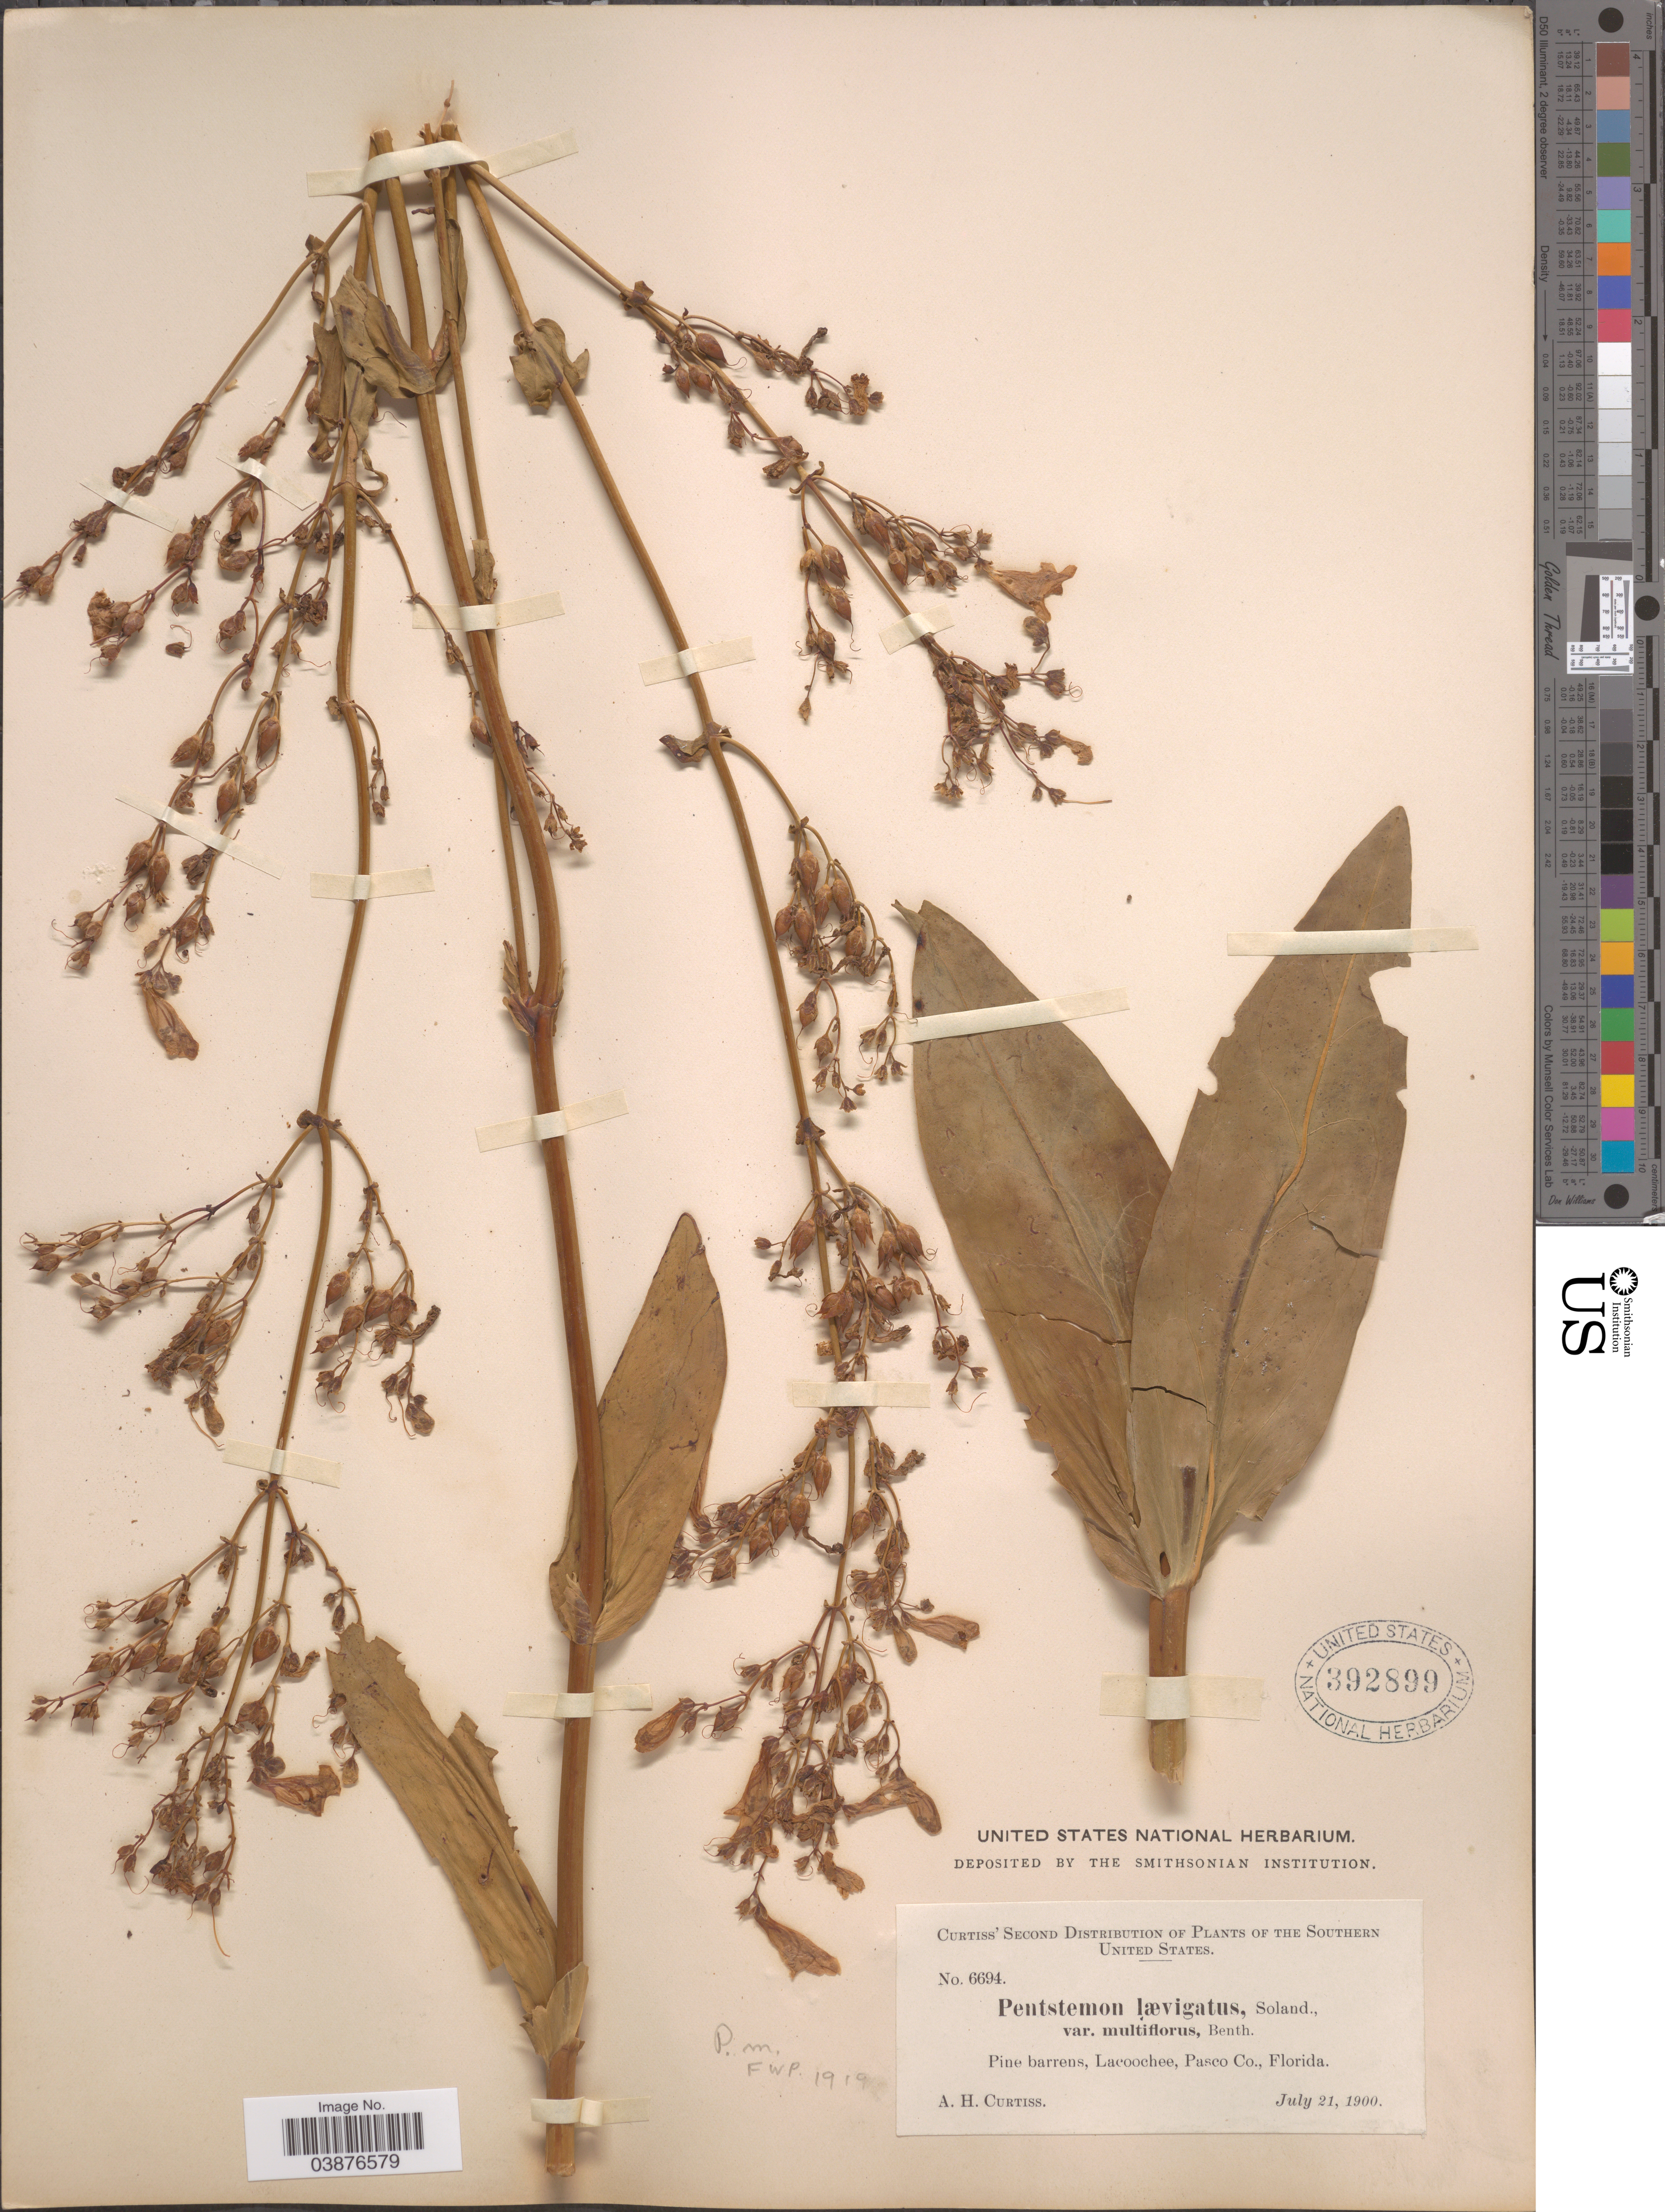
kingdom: Plantae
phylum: Tracheophyta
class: Magnoliopsida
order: Lamiales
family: Plantaginaceae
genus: Penstemon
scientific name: Penstemon multiflorus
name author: Chapm. in Small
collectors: A. H. Curtiss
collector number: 6694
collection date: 1900-07-21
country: United States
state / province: Florida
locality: Lacoochee, Pasco Co.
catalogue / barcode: US 392899